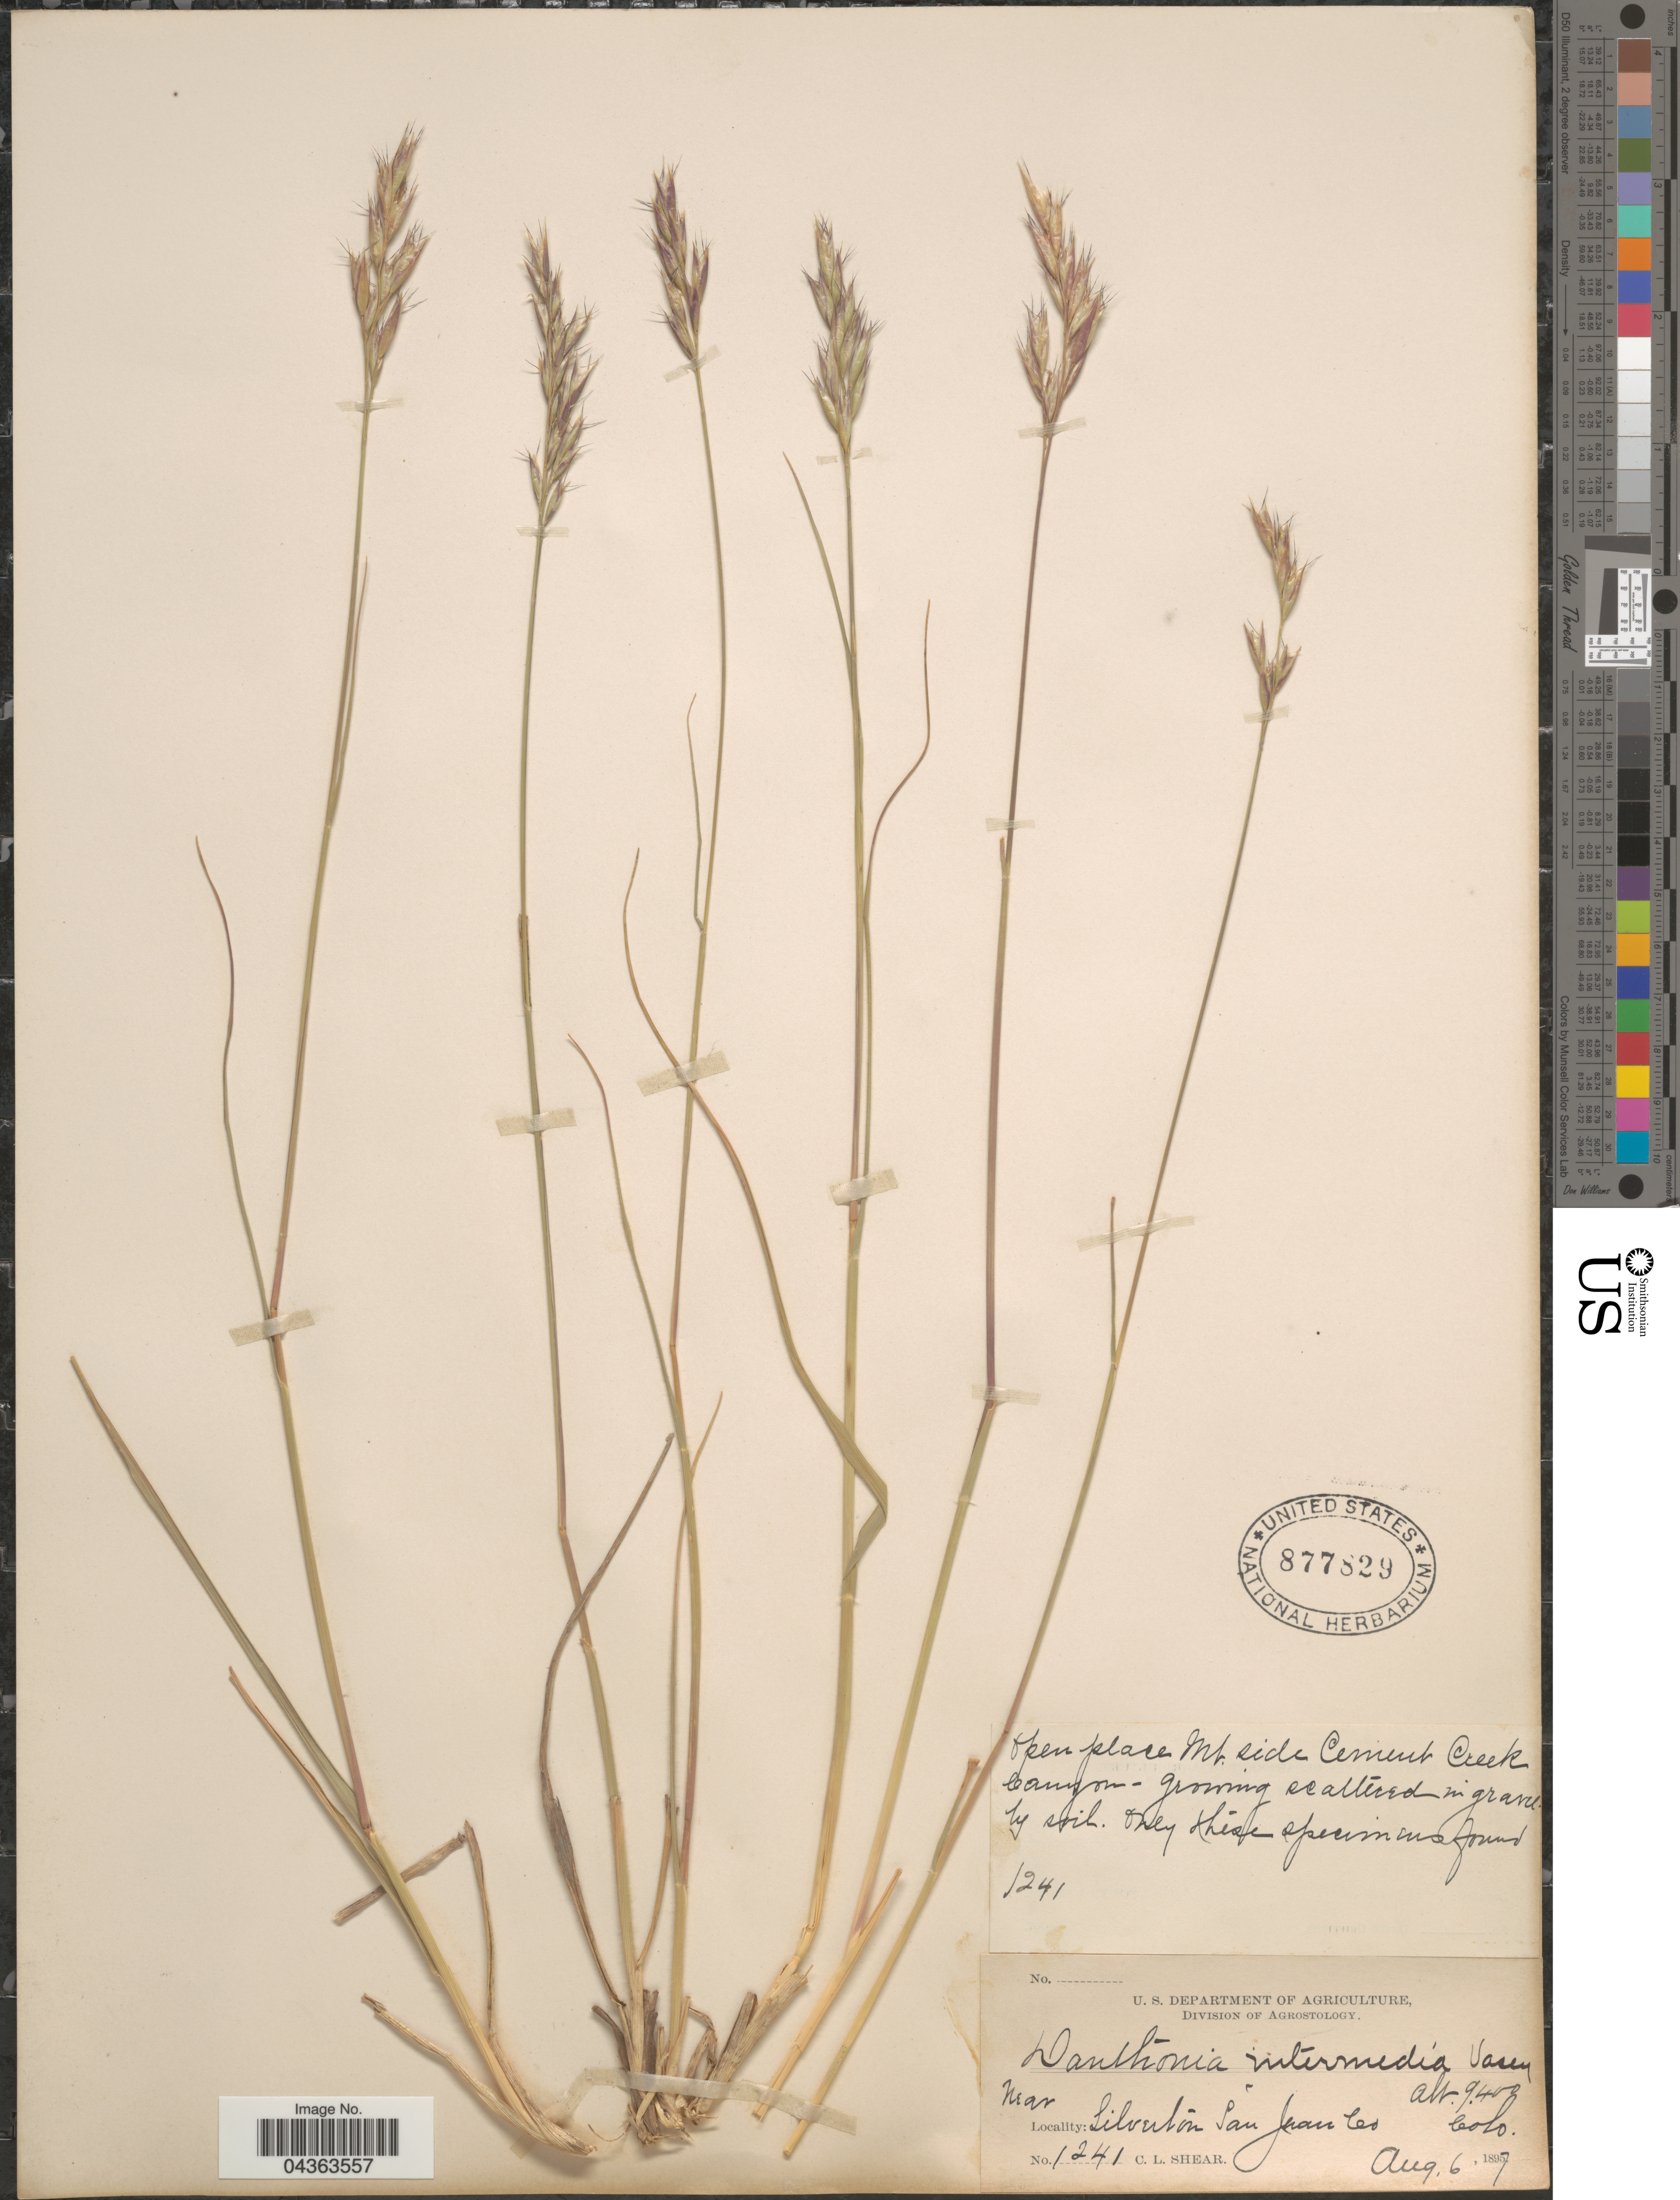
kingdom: Plantae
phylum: Tracheophyta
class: Liliopsida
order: Poales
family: Poaceae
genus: Danthonia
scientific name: Danthonia intermedia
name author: Vasey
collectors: C. L. Shear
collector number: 1241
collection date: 1897-08-06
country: United States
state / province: Colorado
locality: Open place Mt. side Cement Creek Canyon. Near Silverton San Juan Co.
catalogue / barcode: US 877829